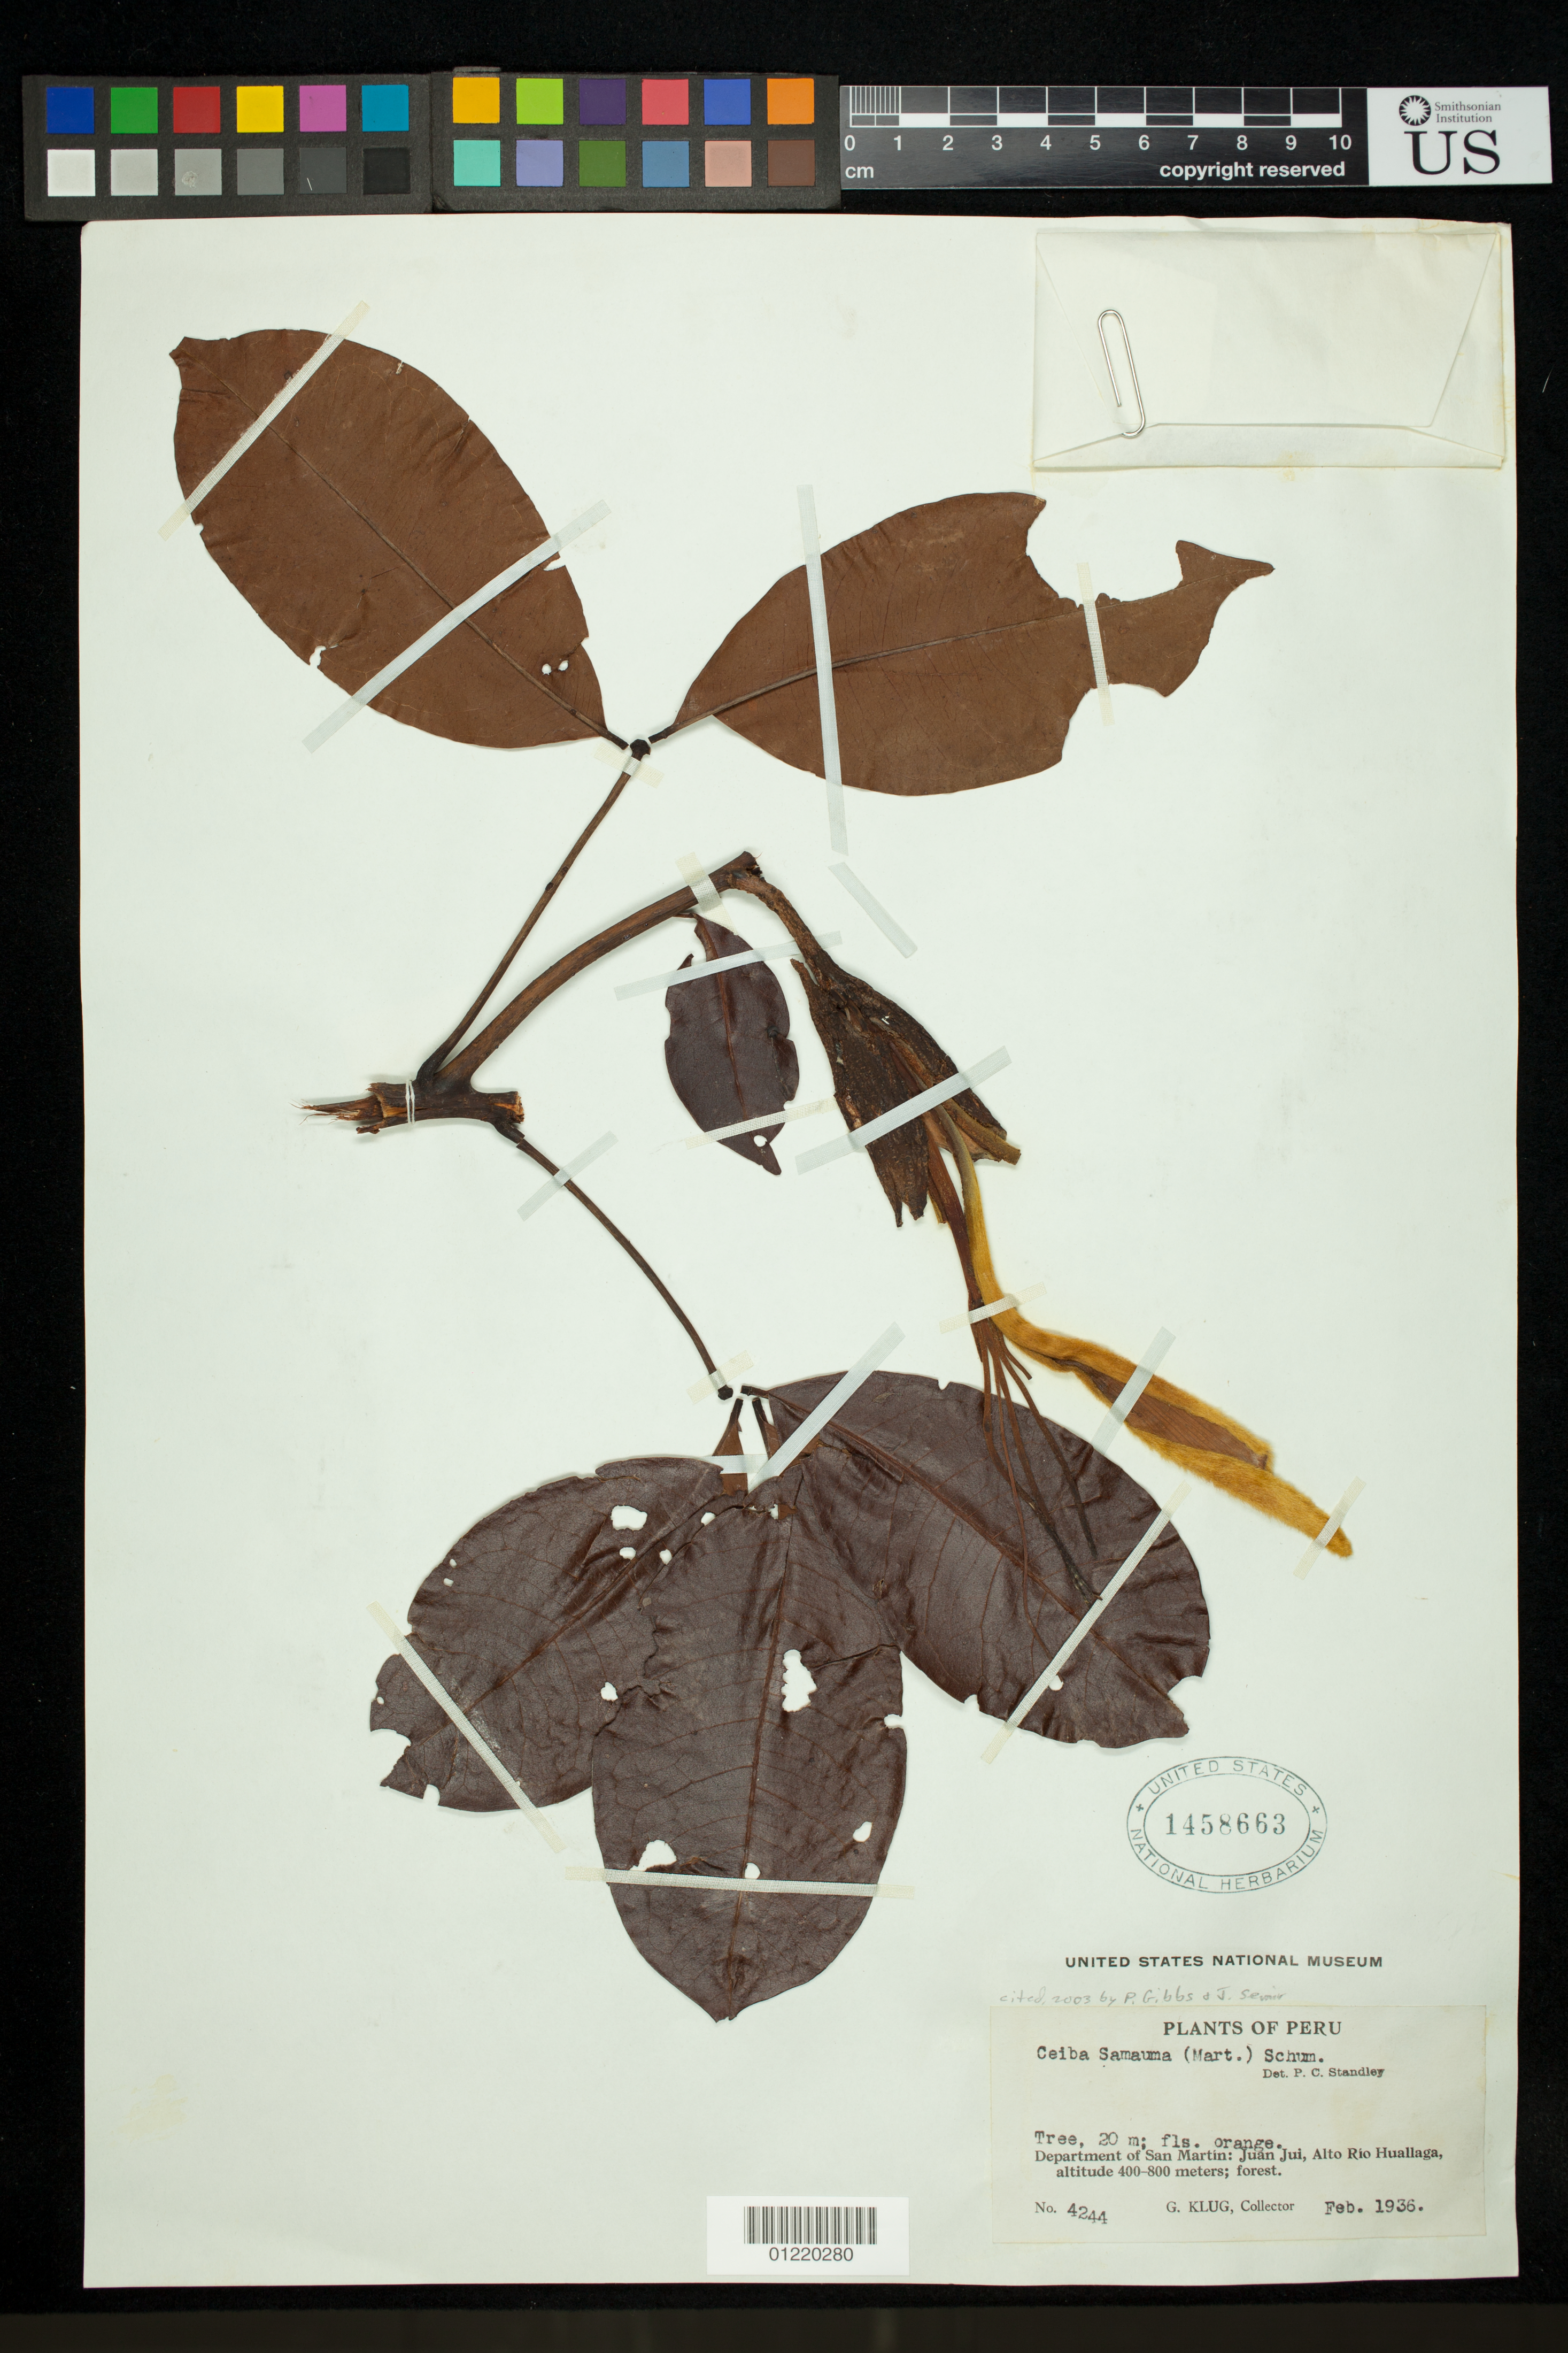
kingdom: Plantae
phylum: Tracheophyta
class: Magnoliopsida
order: Malvales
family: Malvaceae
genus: Ceiba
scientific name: Ceiba samauma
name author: (Mart.) K. Schum.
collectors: G. Klug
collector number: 4244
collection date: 1936-02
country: Peru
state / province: San Martín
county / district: Mariscal Cáceres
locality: Juan Jui, Alto Rio Huallaga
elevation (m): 400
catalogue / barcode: US 1458663